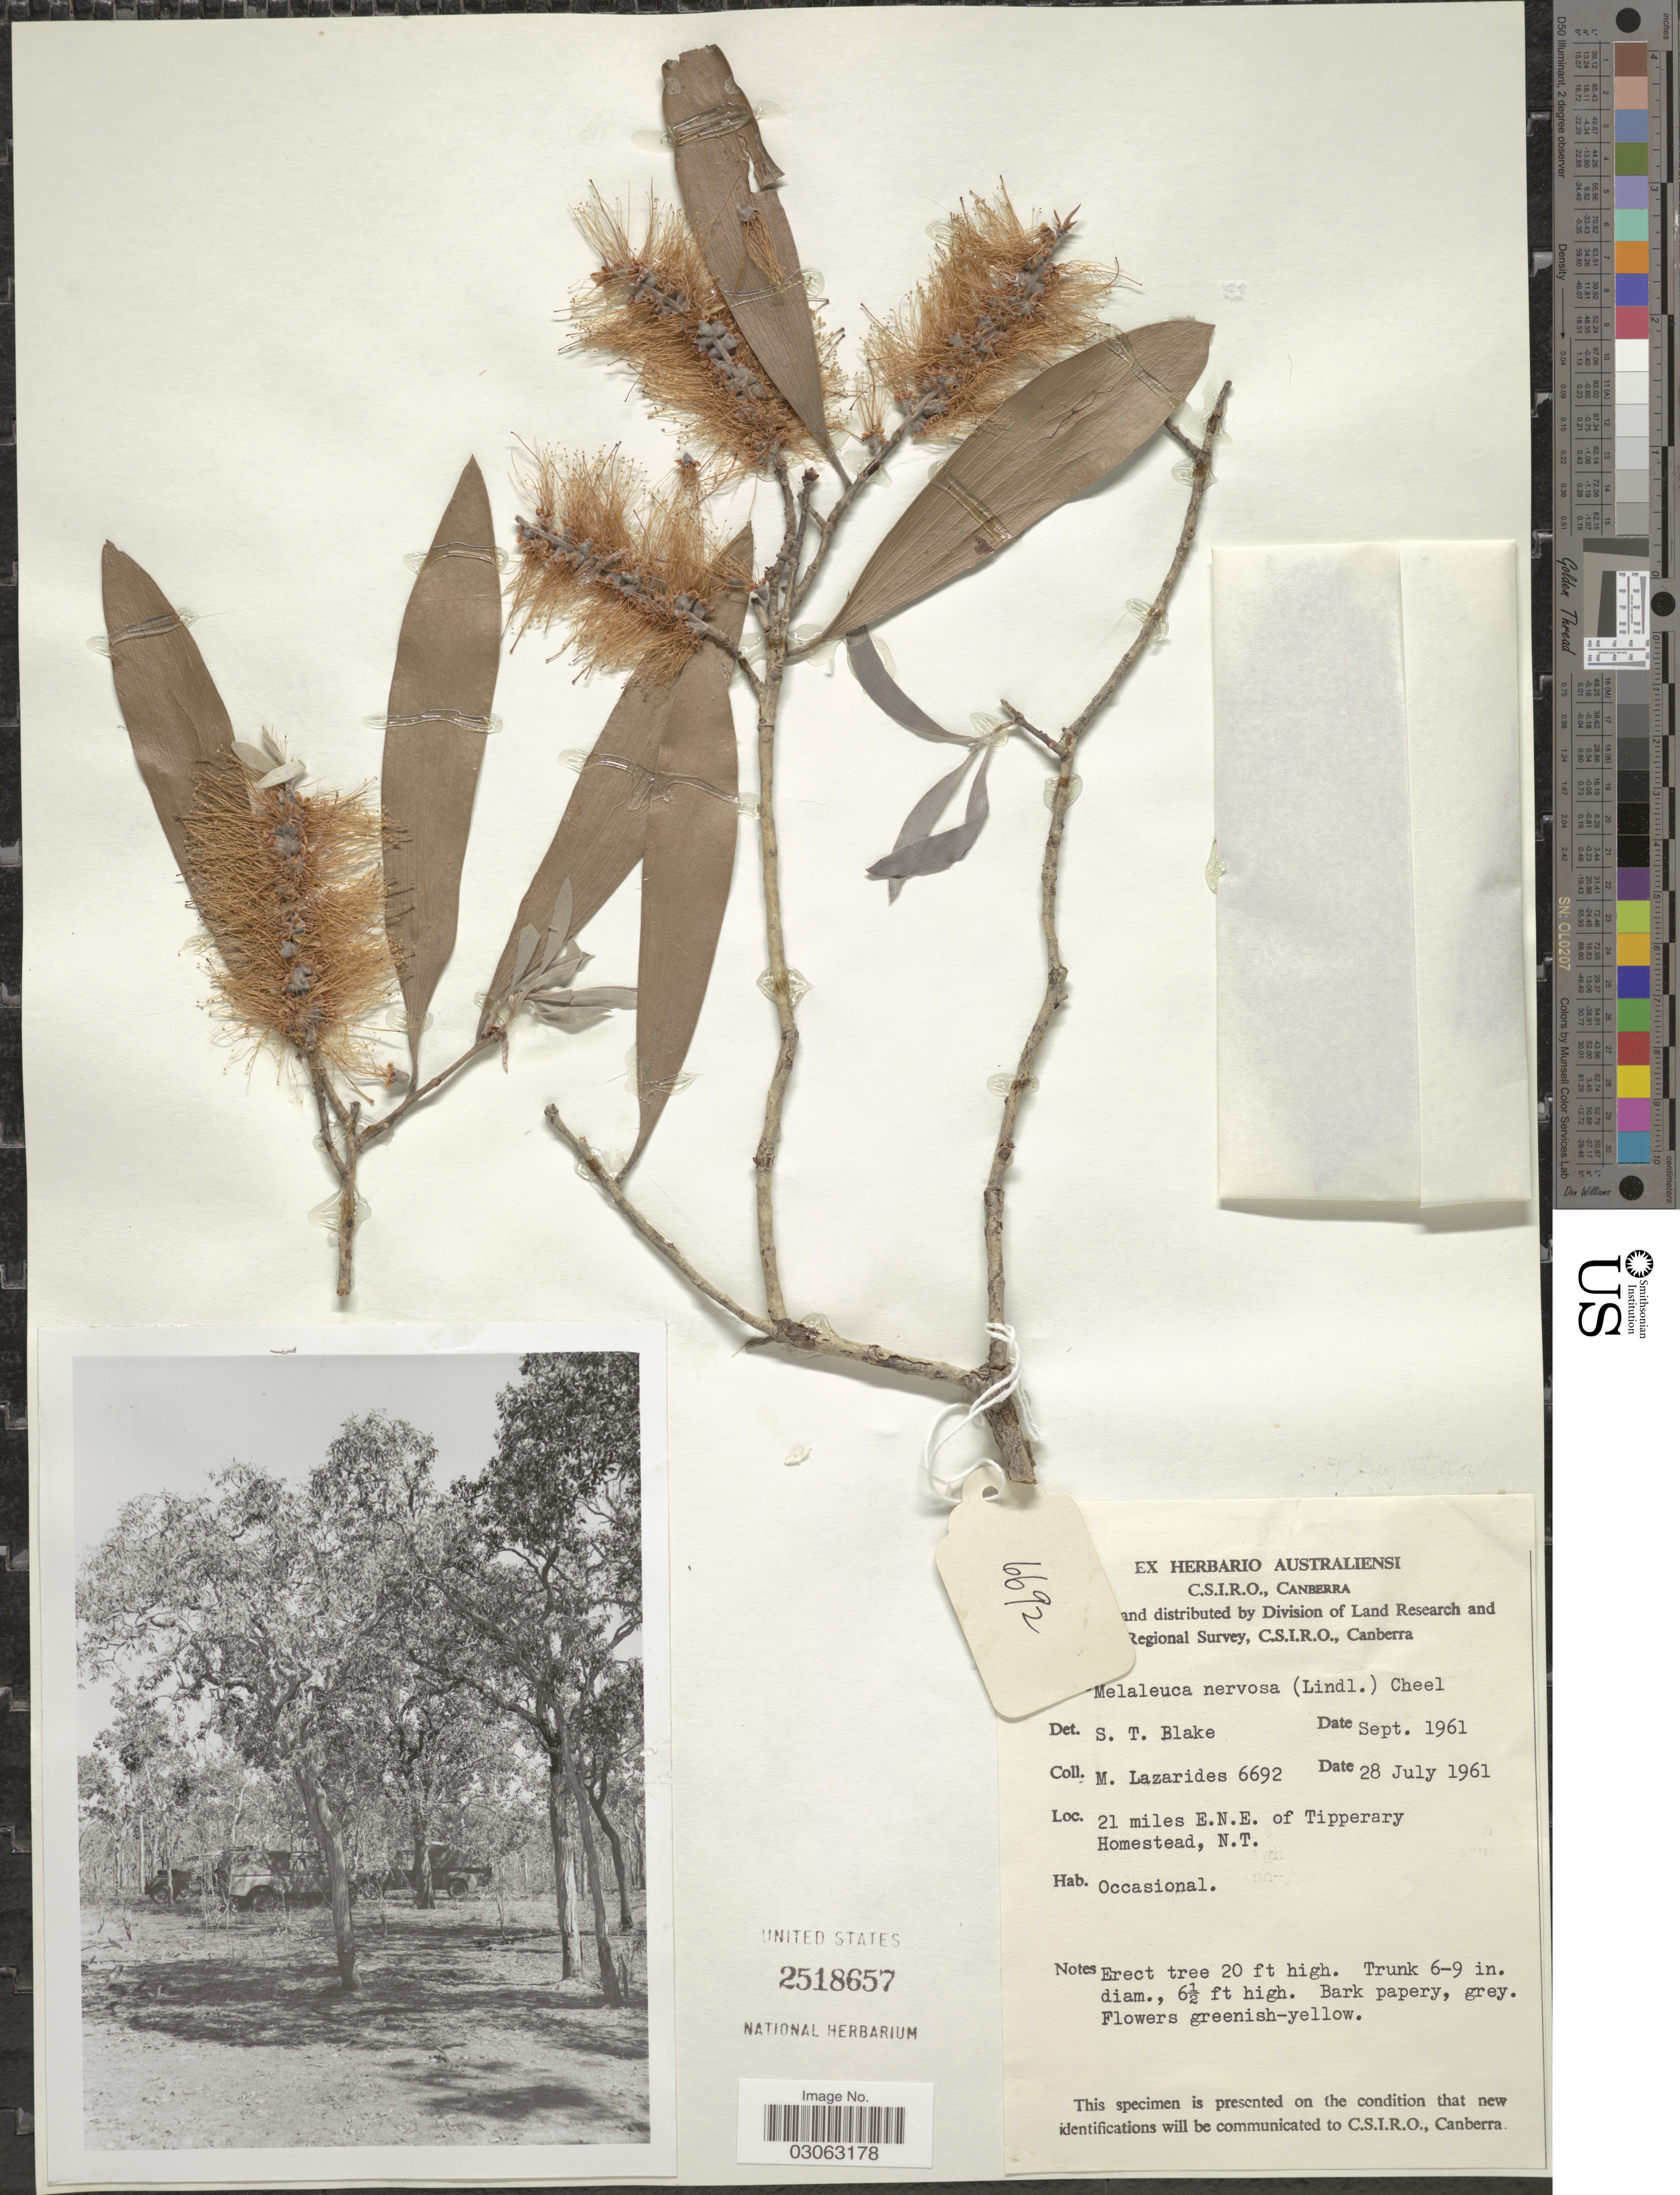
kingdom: Plantae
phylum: Tracheophyta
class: Magnoliopsida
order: Myrtales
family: Myrtaceae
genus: Melaleuca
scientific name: Melaleuca nervosa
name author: (Lindl.) Cheel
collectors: M. Lazarides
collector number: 6692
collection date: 1961-07-28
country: Australia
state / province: Northern Territory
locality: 21 miles E.N.E. of Tipperary Homestead, N. T.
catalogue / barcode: US 2518657